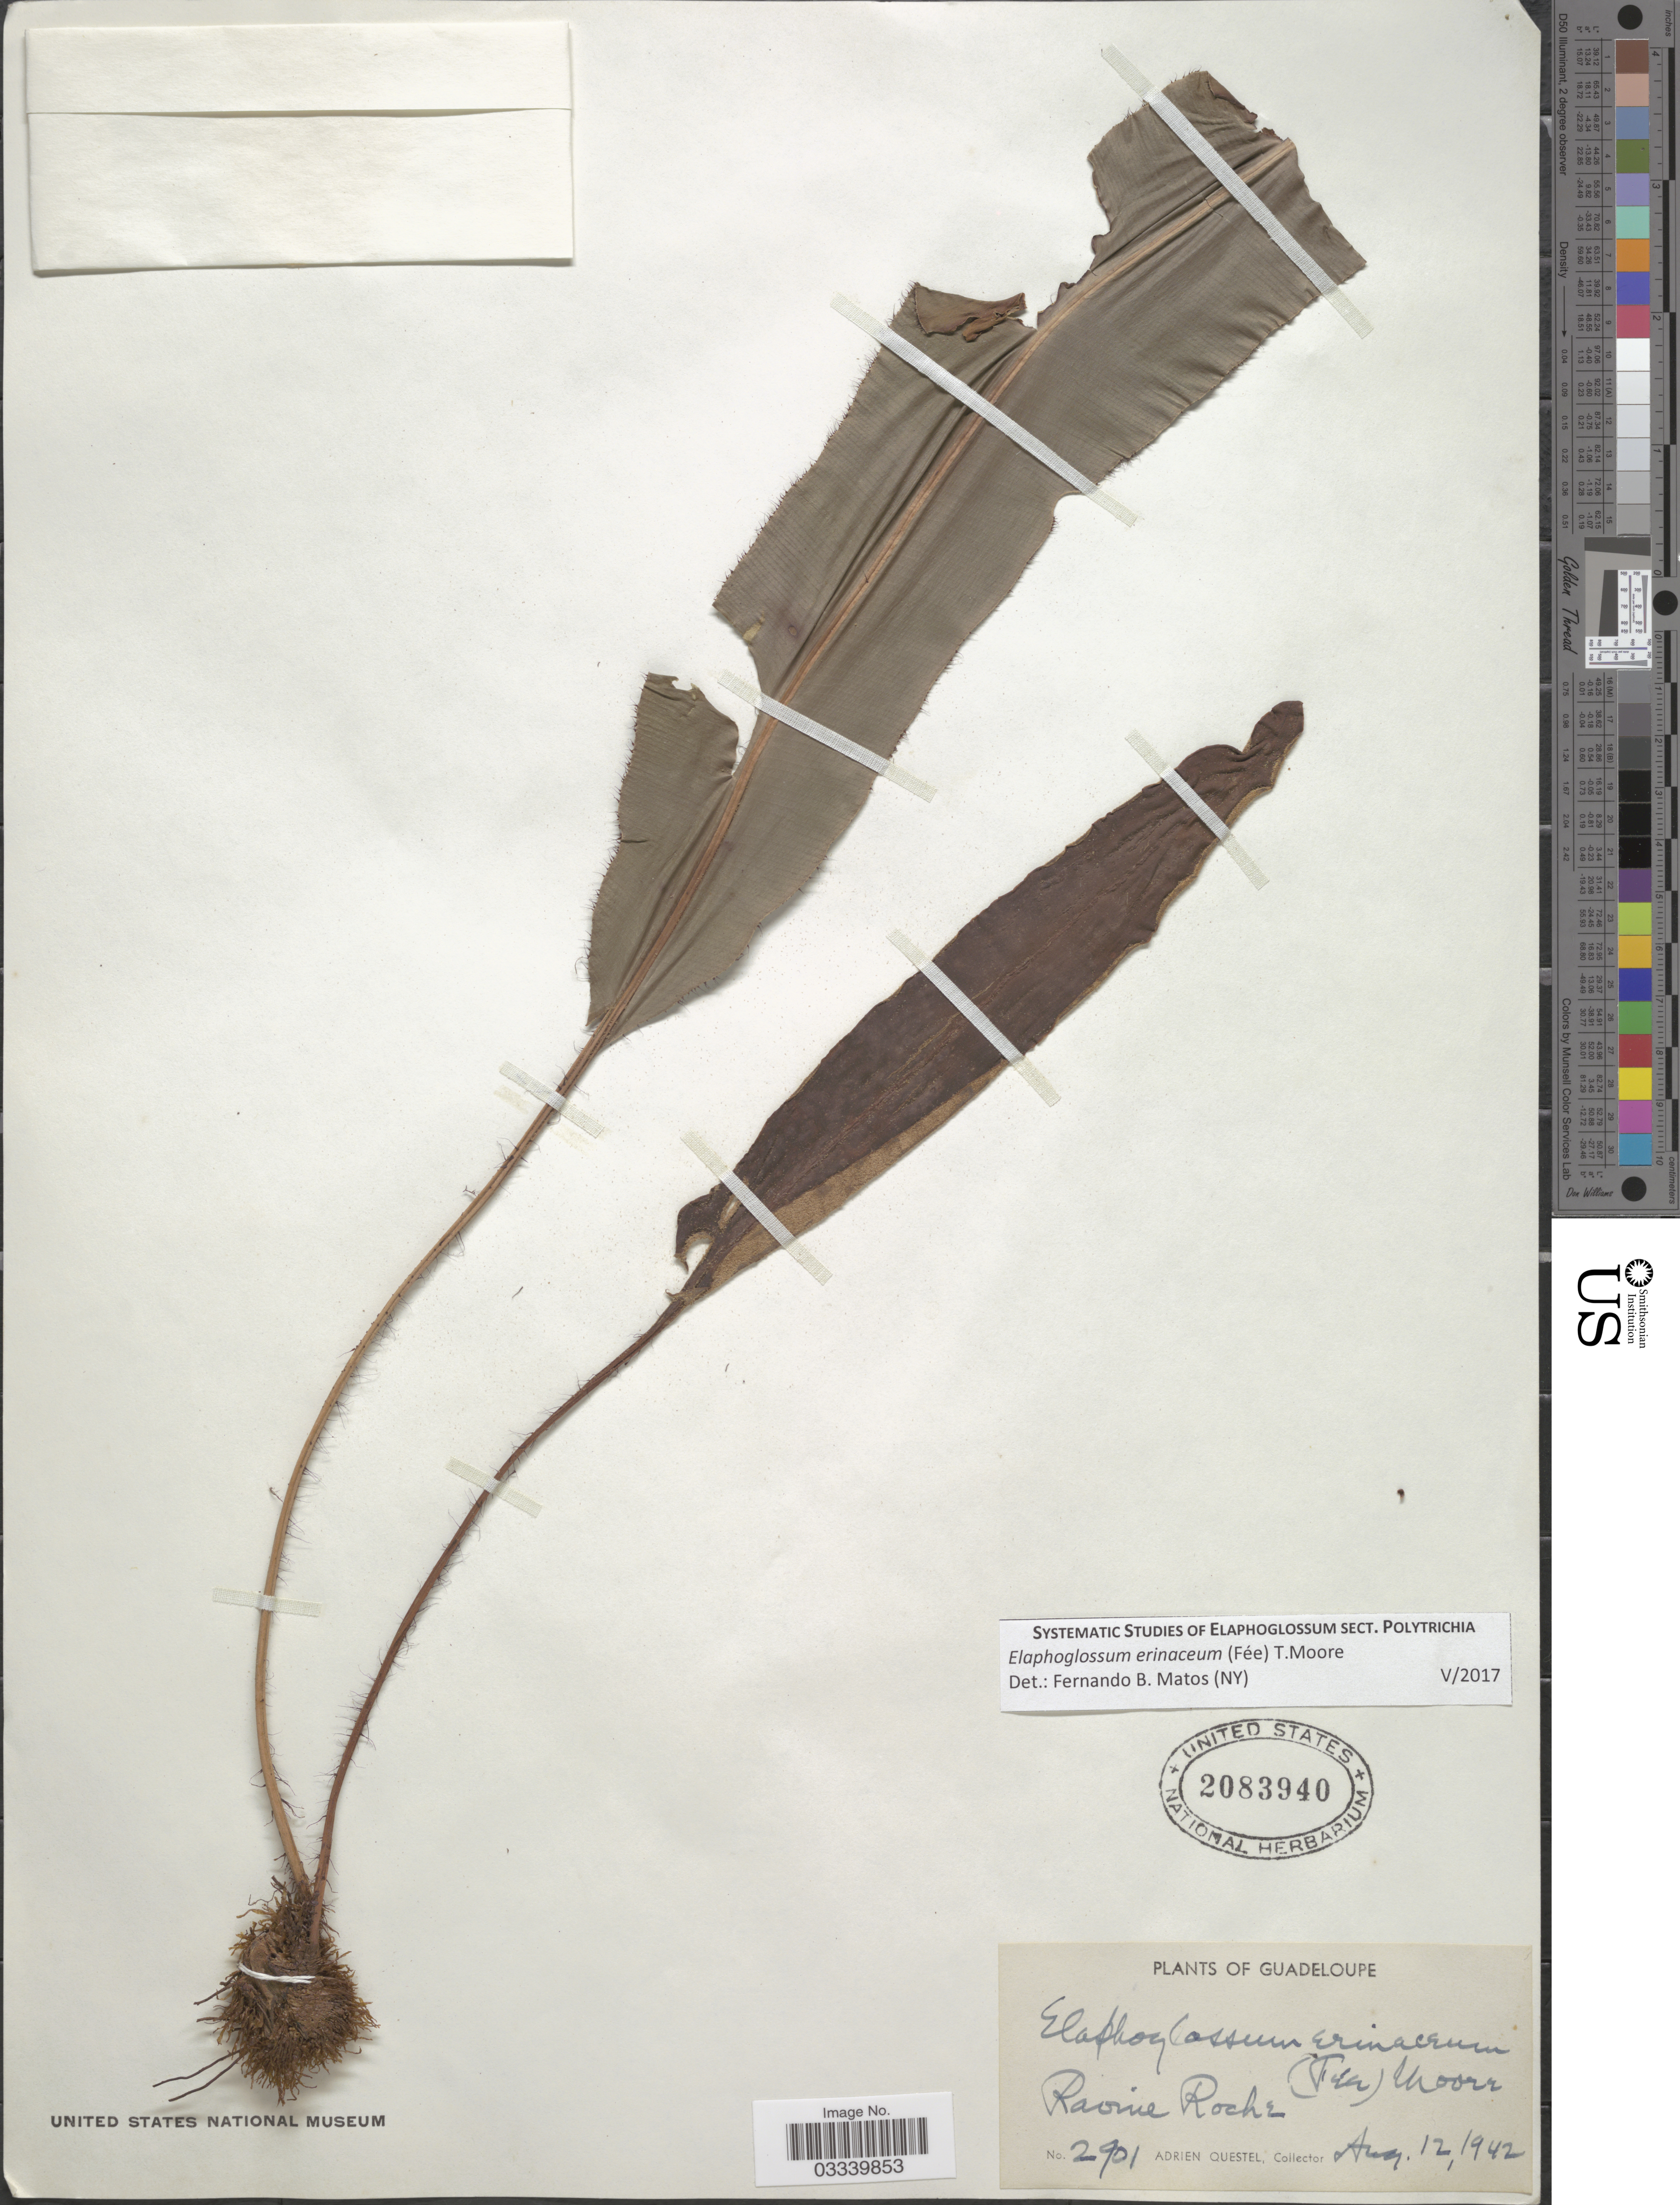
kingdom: Plantae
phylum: Tracheophyta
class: Polypodiopsida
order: Polypodiales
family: Dryopteridaceae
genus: Elaphoglossum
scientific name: Elaphoglossum erinaceum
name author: (Fée) T. Moore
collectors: A. Questel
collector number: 2901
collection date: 1942-08-12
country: Guadeloupe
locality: Ravine Roche.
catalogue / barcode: US 2083940